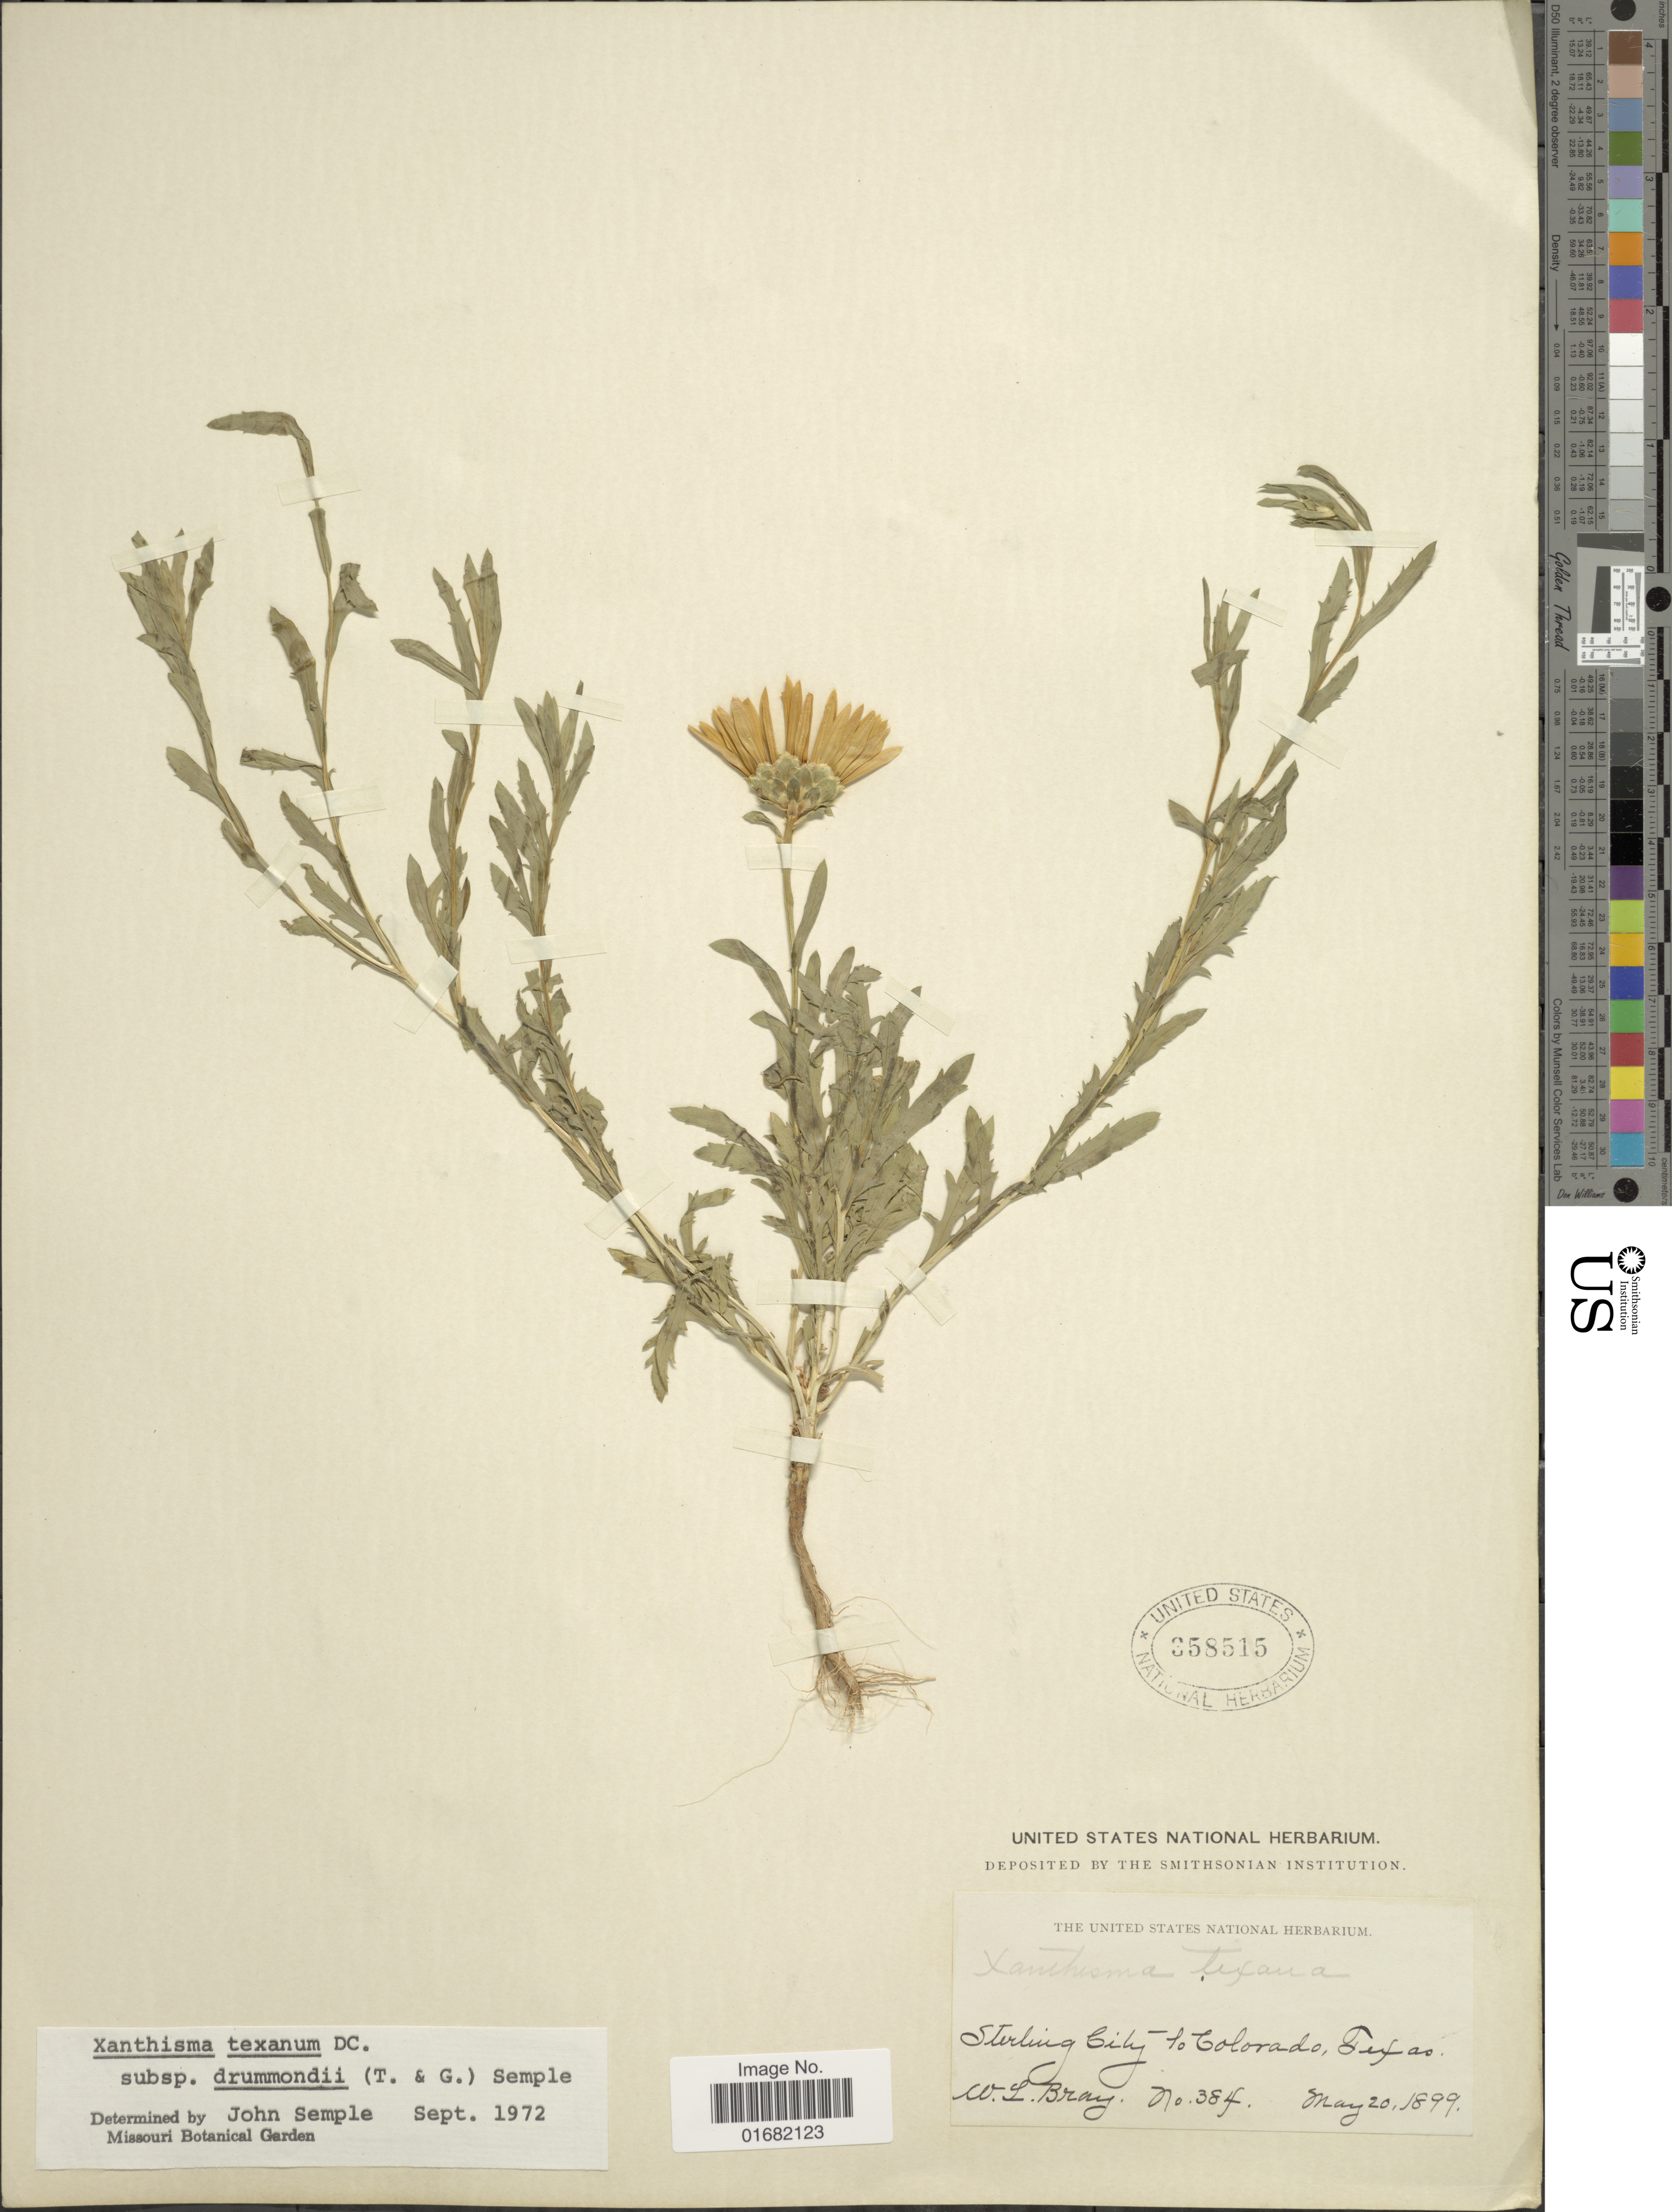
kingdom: Plantae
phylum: Tracheophyta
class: Magnoliopsida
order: Asterales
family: Asteraceae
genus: Xanthisma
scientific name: Xanthisma texanum subsp. drummondii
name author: (Torr. & A. Gray) Semple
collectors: W. L. Bray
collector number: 384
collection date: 1899-05-20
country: United States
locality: Sterling City to Colorado, Texas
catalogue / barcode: US 358515